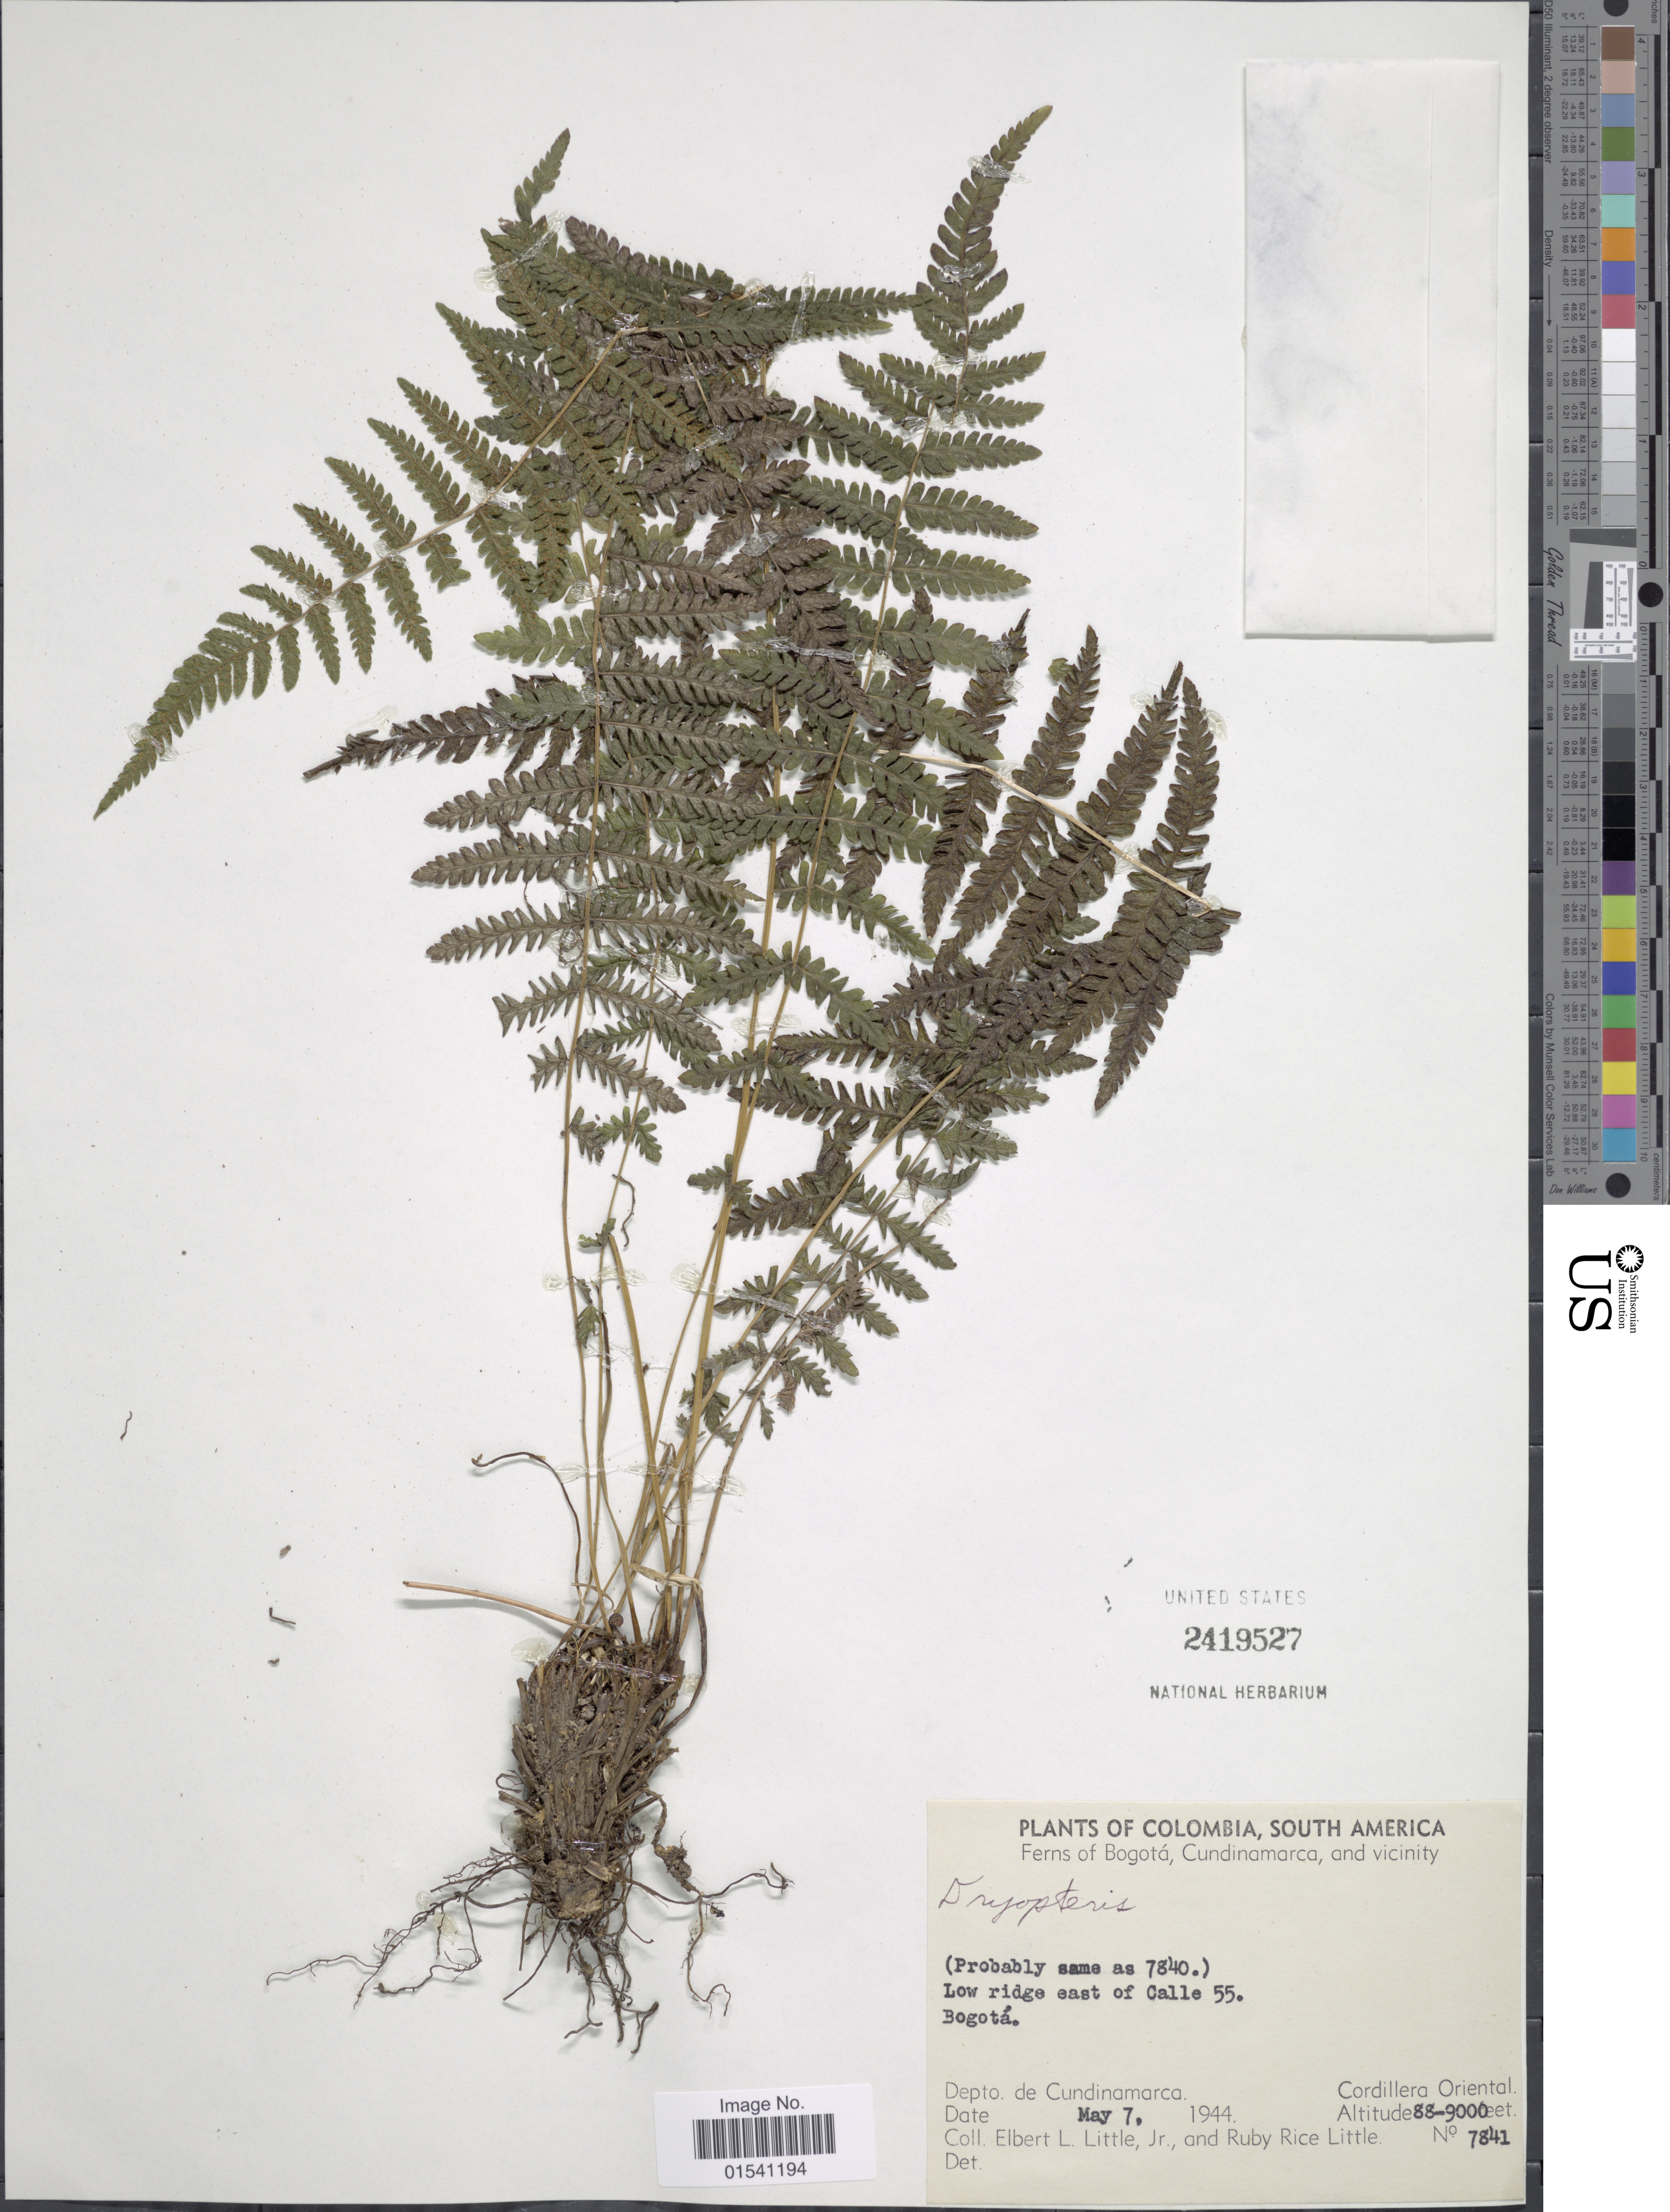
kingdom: Plantae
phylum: Tracheophyta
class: Polypodiopsida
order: Polypodiales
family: Thelypteridaceae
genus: Amauropelta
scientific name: Amauropelta sp.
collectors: E. L. Little & R. R. Little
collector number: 7841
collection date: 1944-05-07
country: Colombia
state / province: Cundinamarca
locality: Ferns of Bogotá, and vicinity, Low ridge east of Calle 55. Bogotá. Depto. de Cundinamarca, Cordillera Oriental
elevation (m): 2682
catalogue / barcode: US 2419527